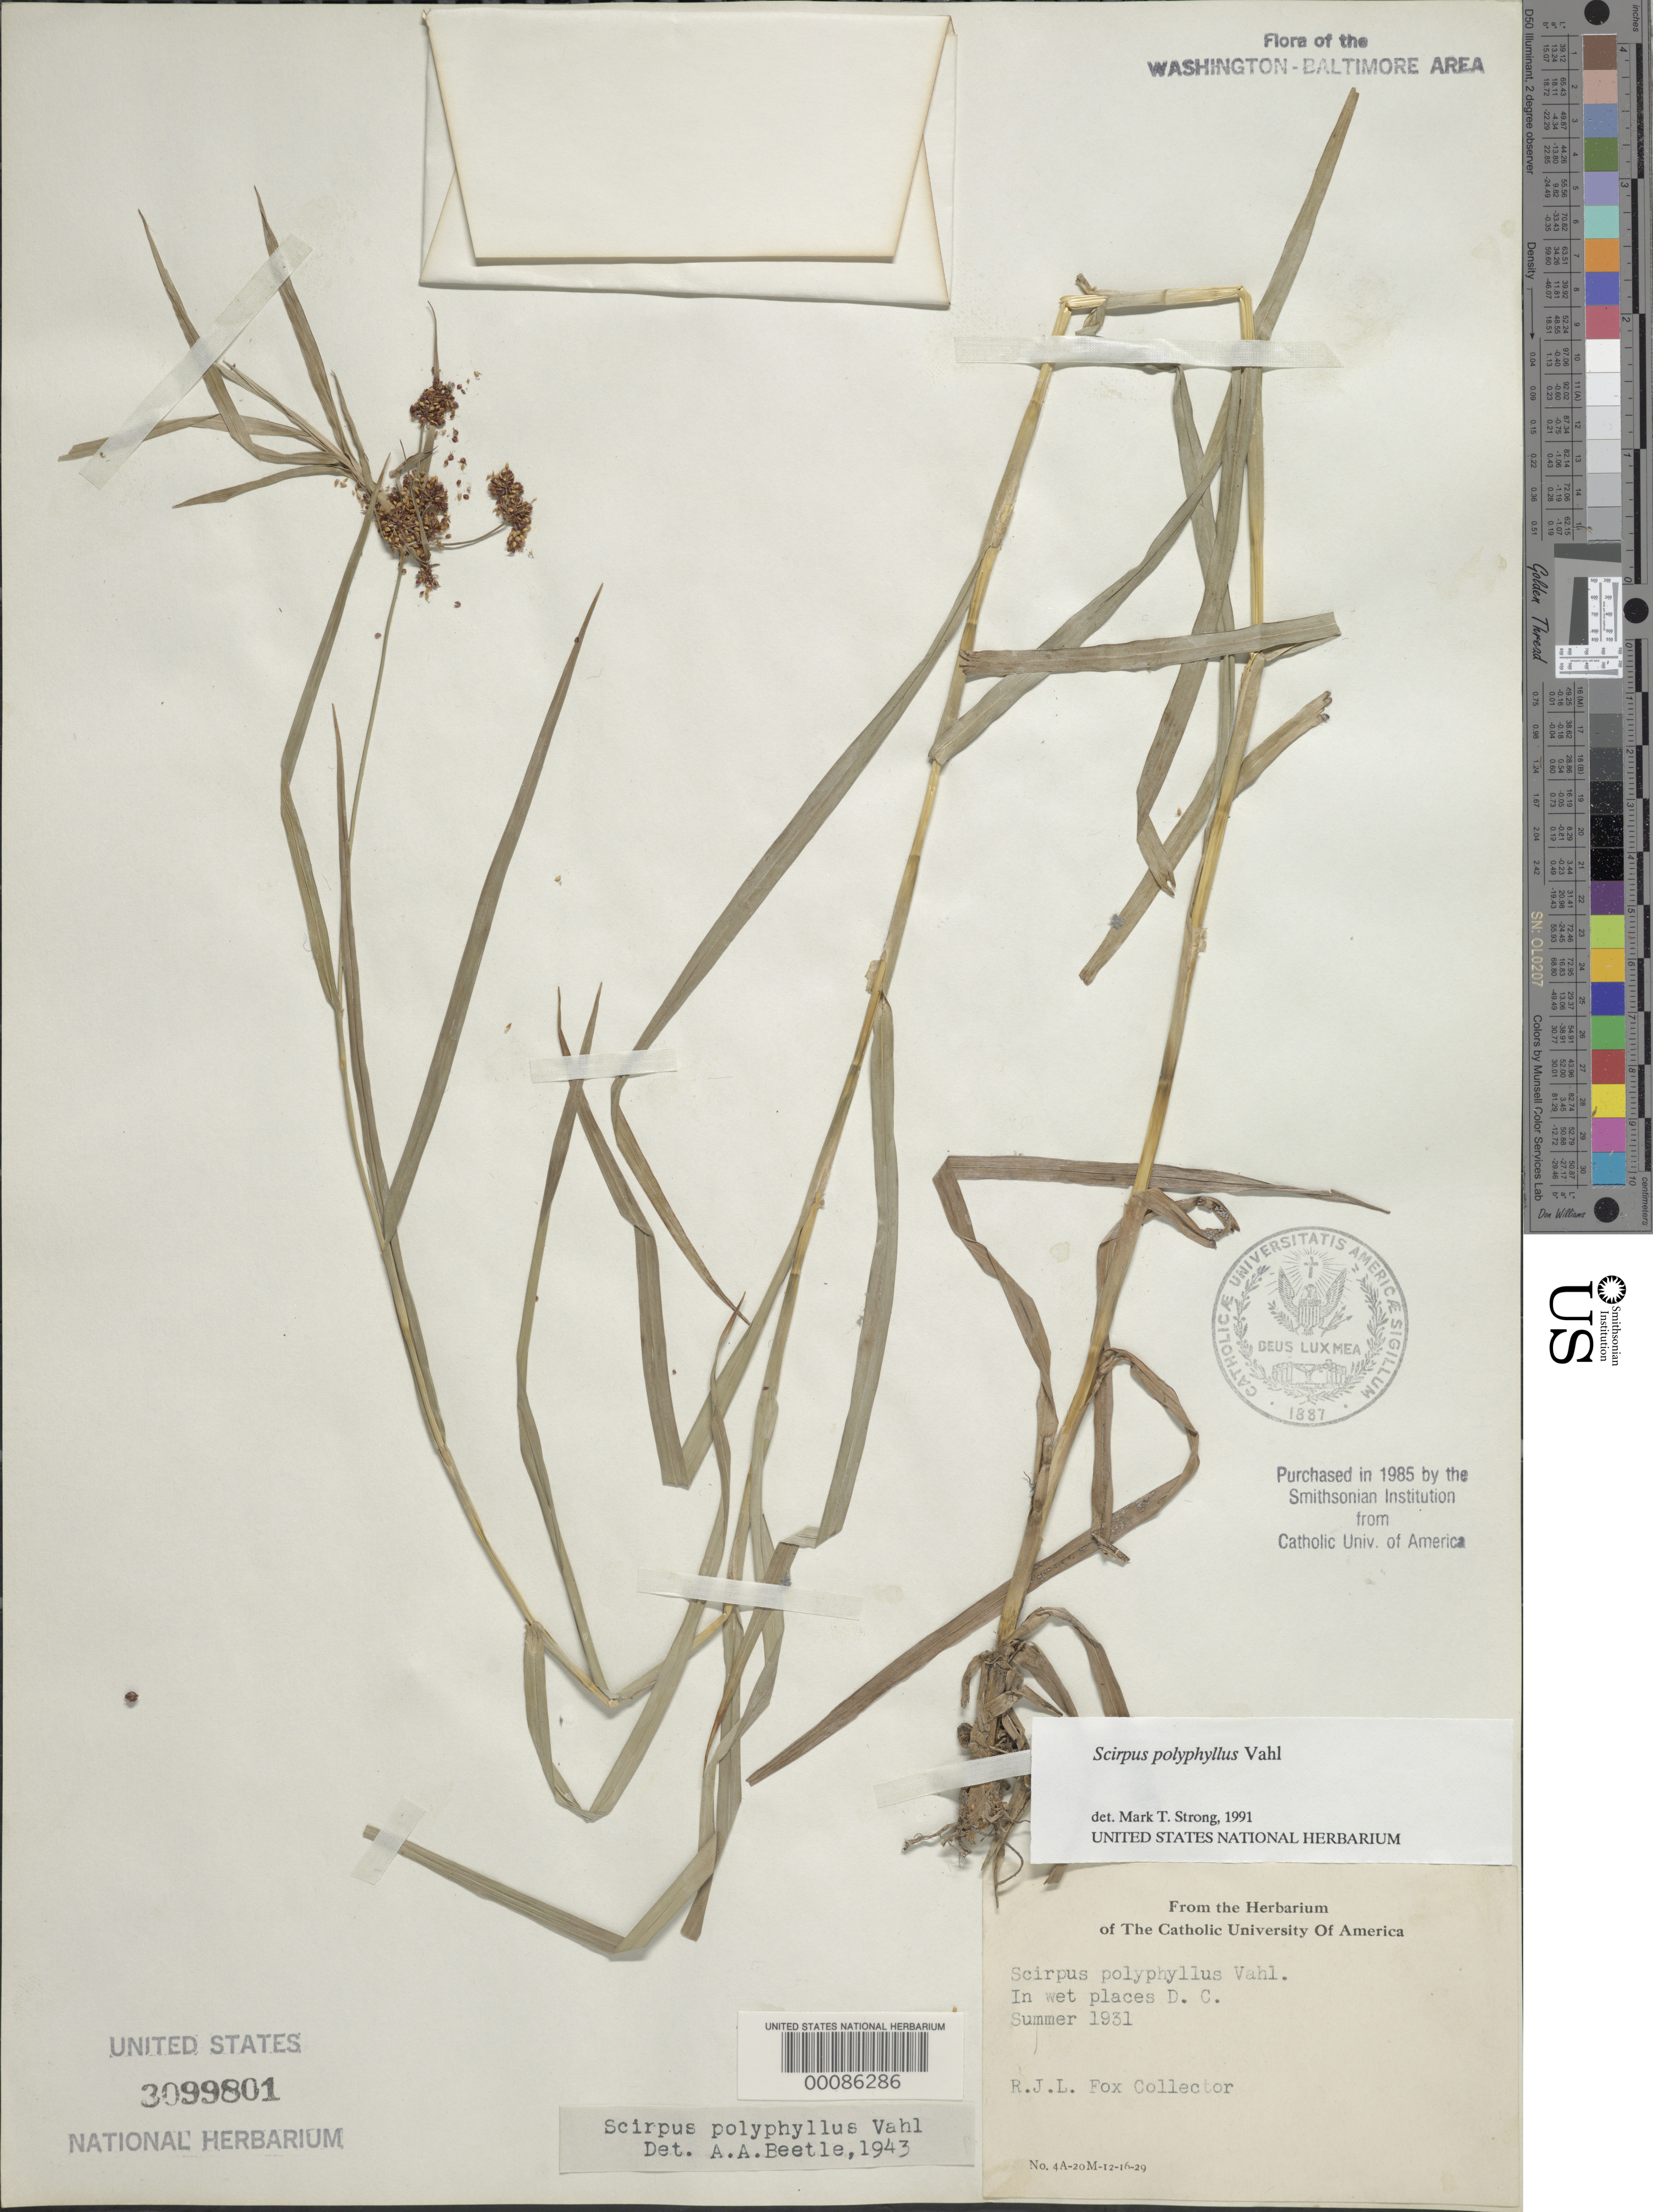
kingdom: Plantae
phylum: Tracheophyta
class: Liliopsida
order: Poales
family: Cyperaceae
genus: Scirpus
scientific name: Scirpus polyphyllus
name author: Vahl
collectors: R. Fox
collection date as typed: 1931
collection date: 1931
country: United States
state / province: District of Columbia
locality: DC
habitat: Wet places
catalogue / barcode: US 3099801